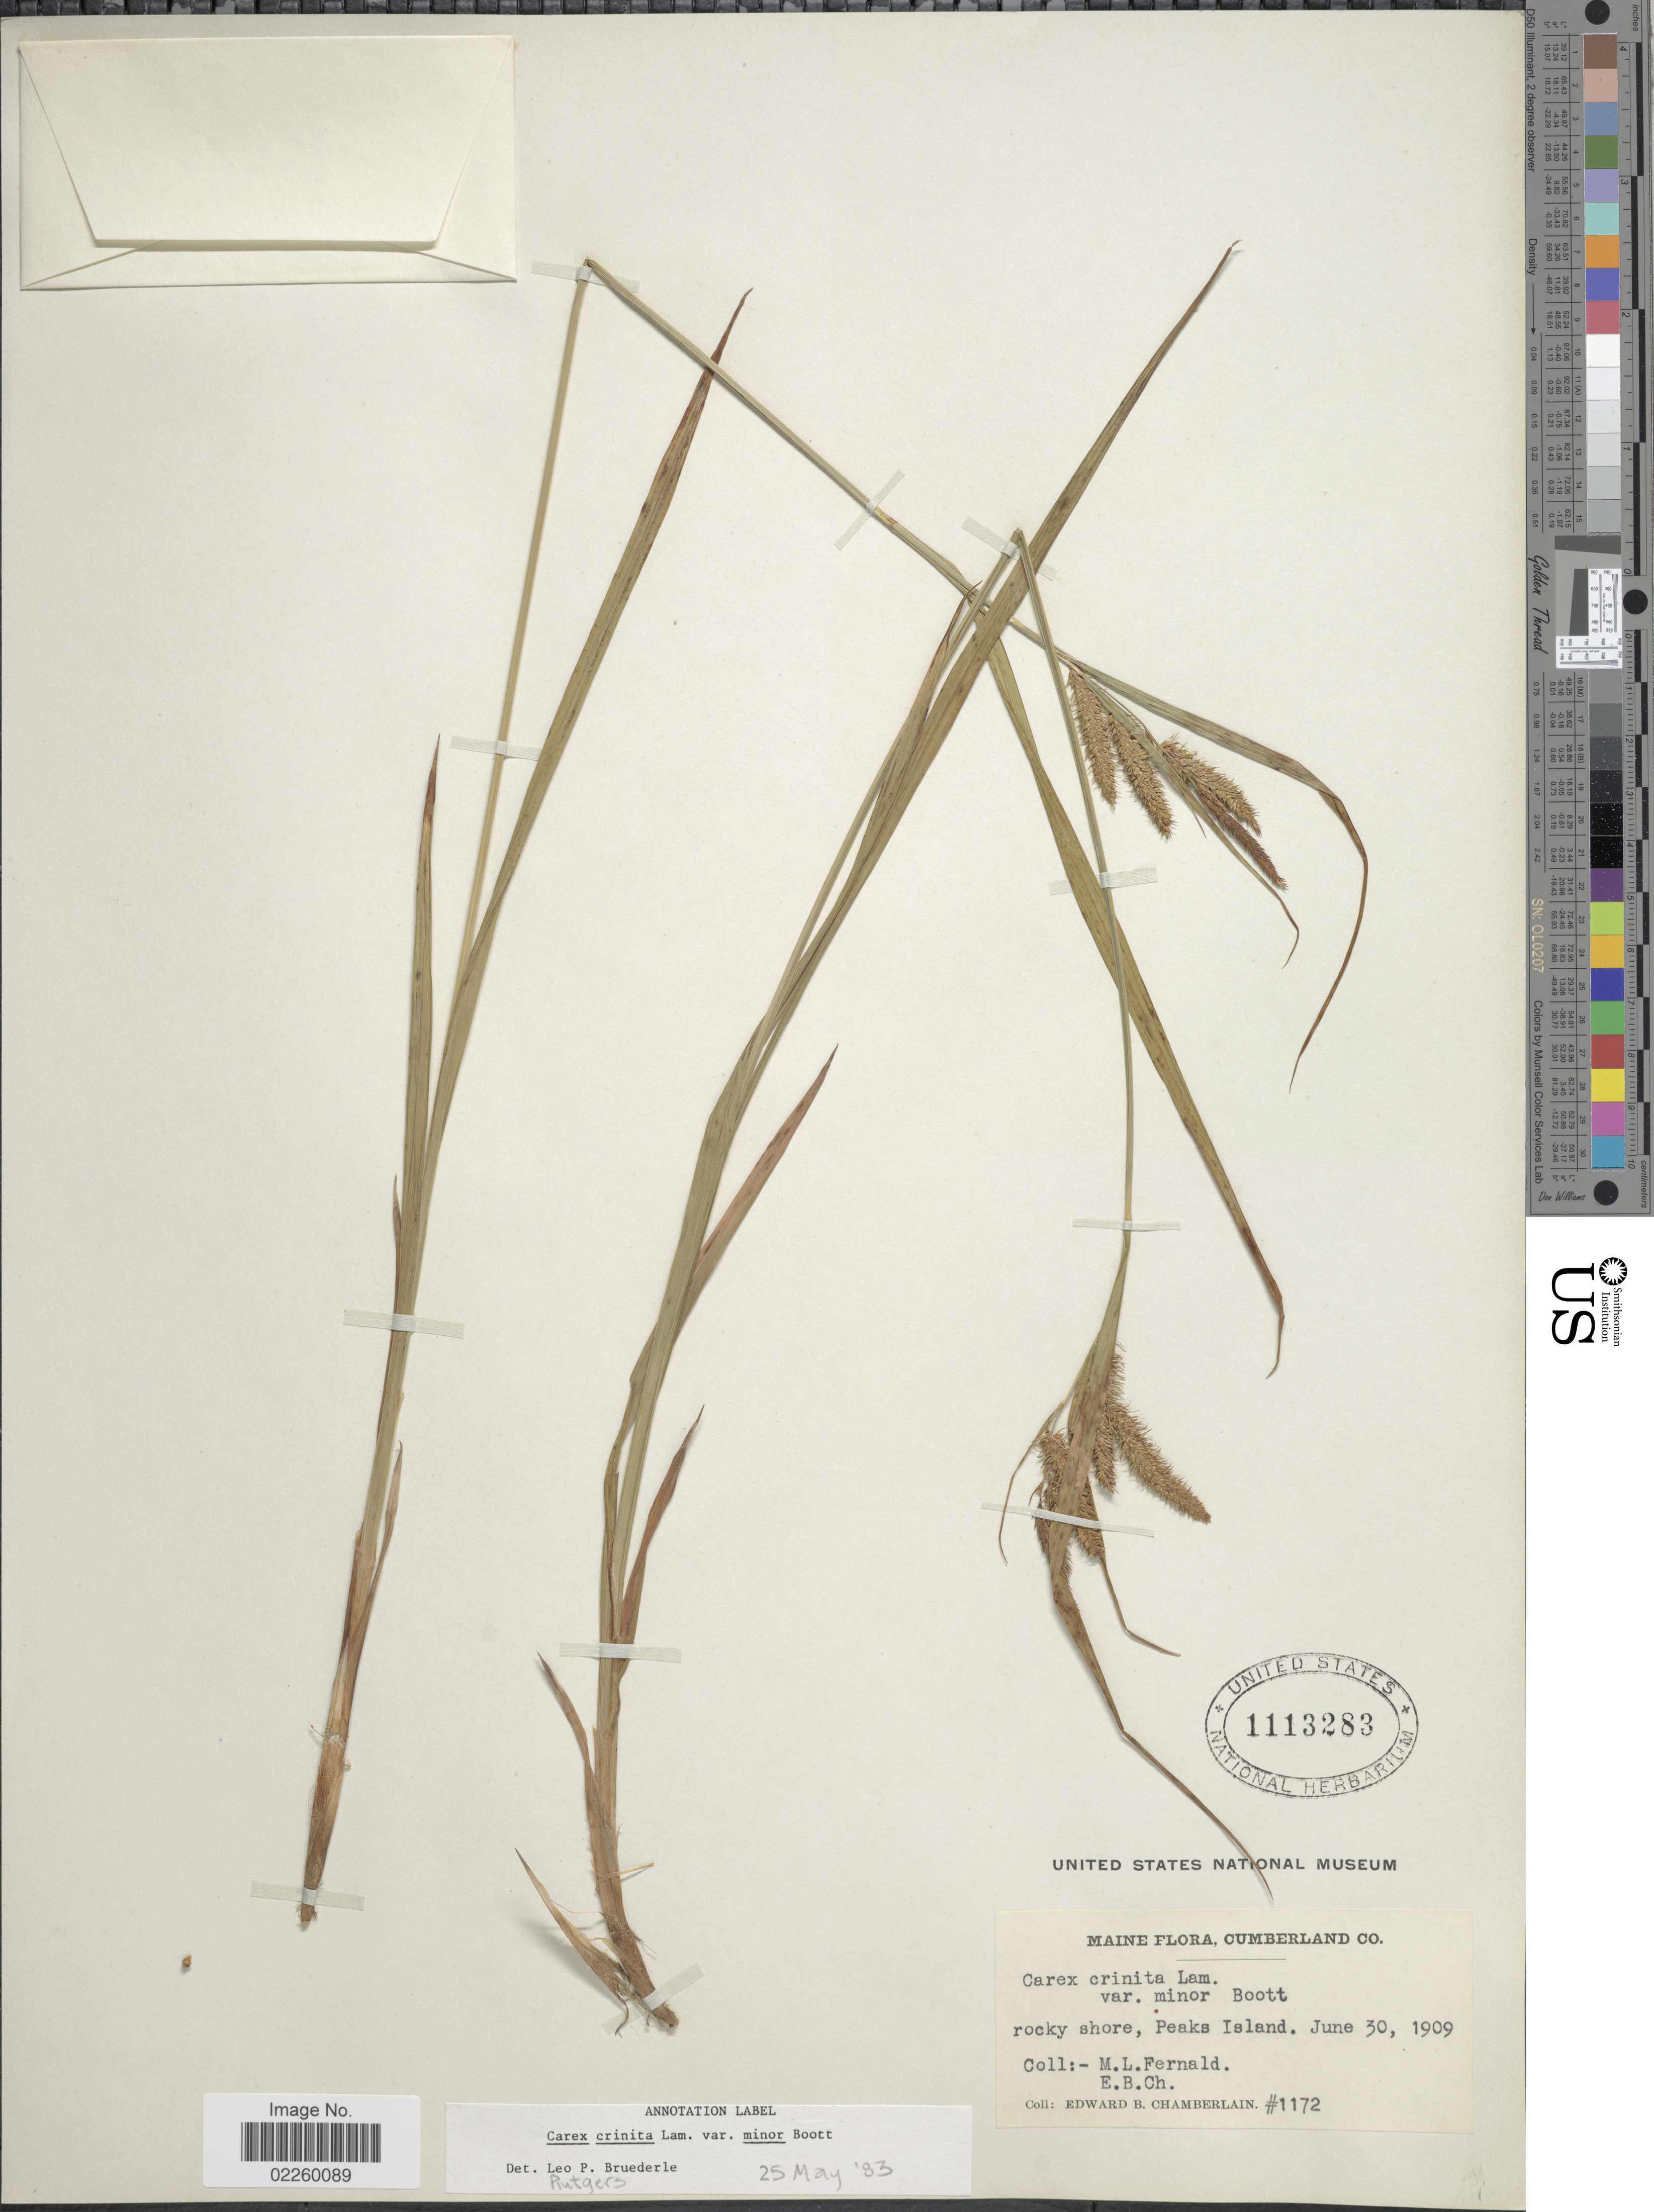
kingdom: Plantae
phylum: Tracheophyta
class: Liliopsida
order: Poales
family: Cyperaceae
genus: Carex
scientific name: Carex crinita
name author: Lam.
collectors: M. L. Fernald & E. Chamberlain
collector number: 1172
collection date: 1909-06-30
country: United States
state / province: Maine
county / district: Cumberland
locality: Cumberland Co. Peaks Island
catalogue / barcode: US 1113283